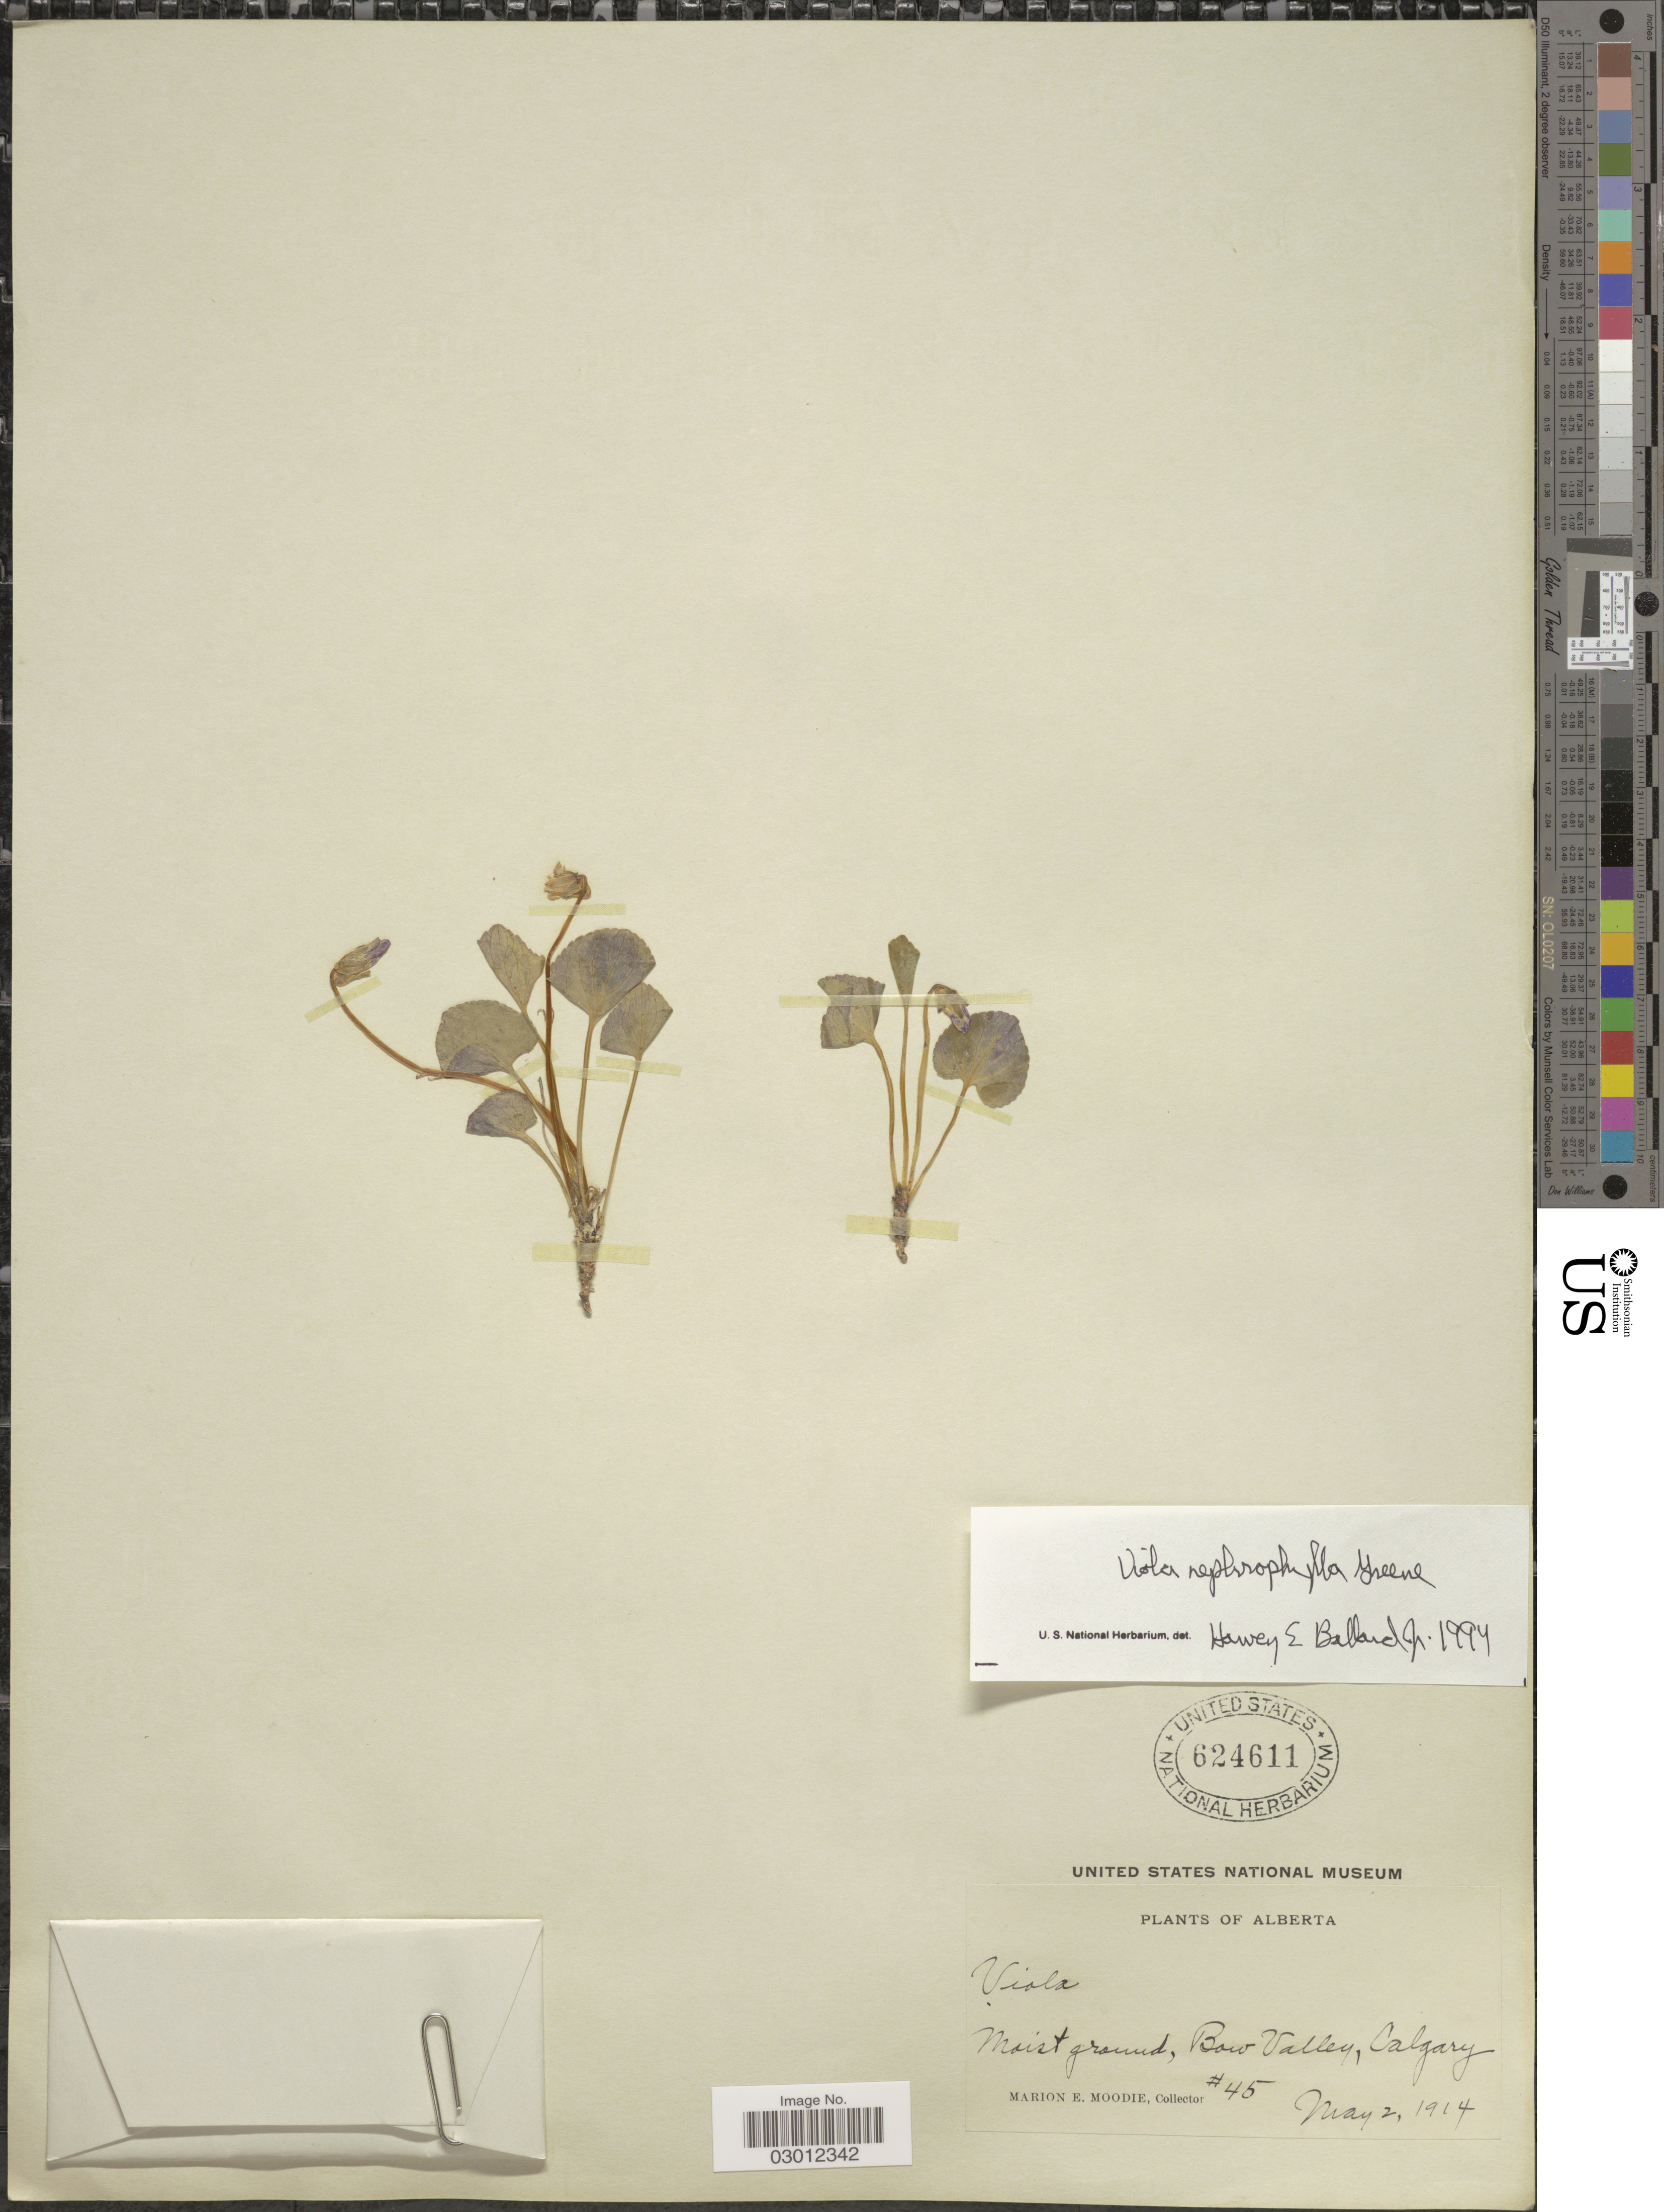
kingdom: Plantae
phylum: Tracheophyta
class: Magnoliopsida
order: Malpighiales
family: Violaceae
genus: Viola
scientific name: Viola nephrophylla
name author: Greene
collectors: M. E. Moodie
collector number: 45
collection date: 1914-05-02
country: Canada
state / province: Alberta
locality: Moist ground, Bow Valley, Calgary.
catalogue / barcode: US 624611